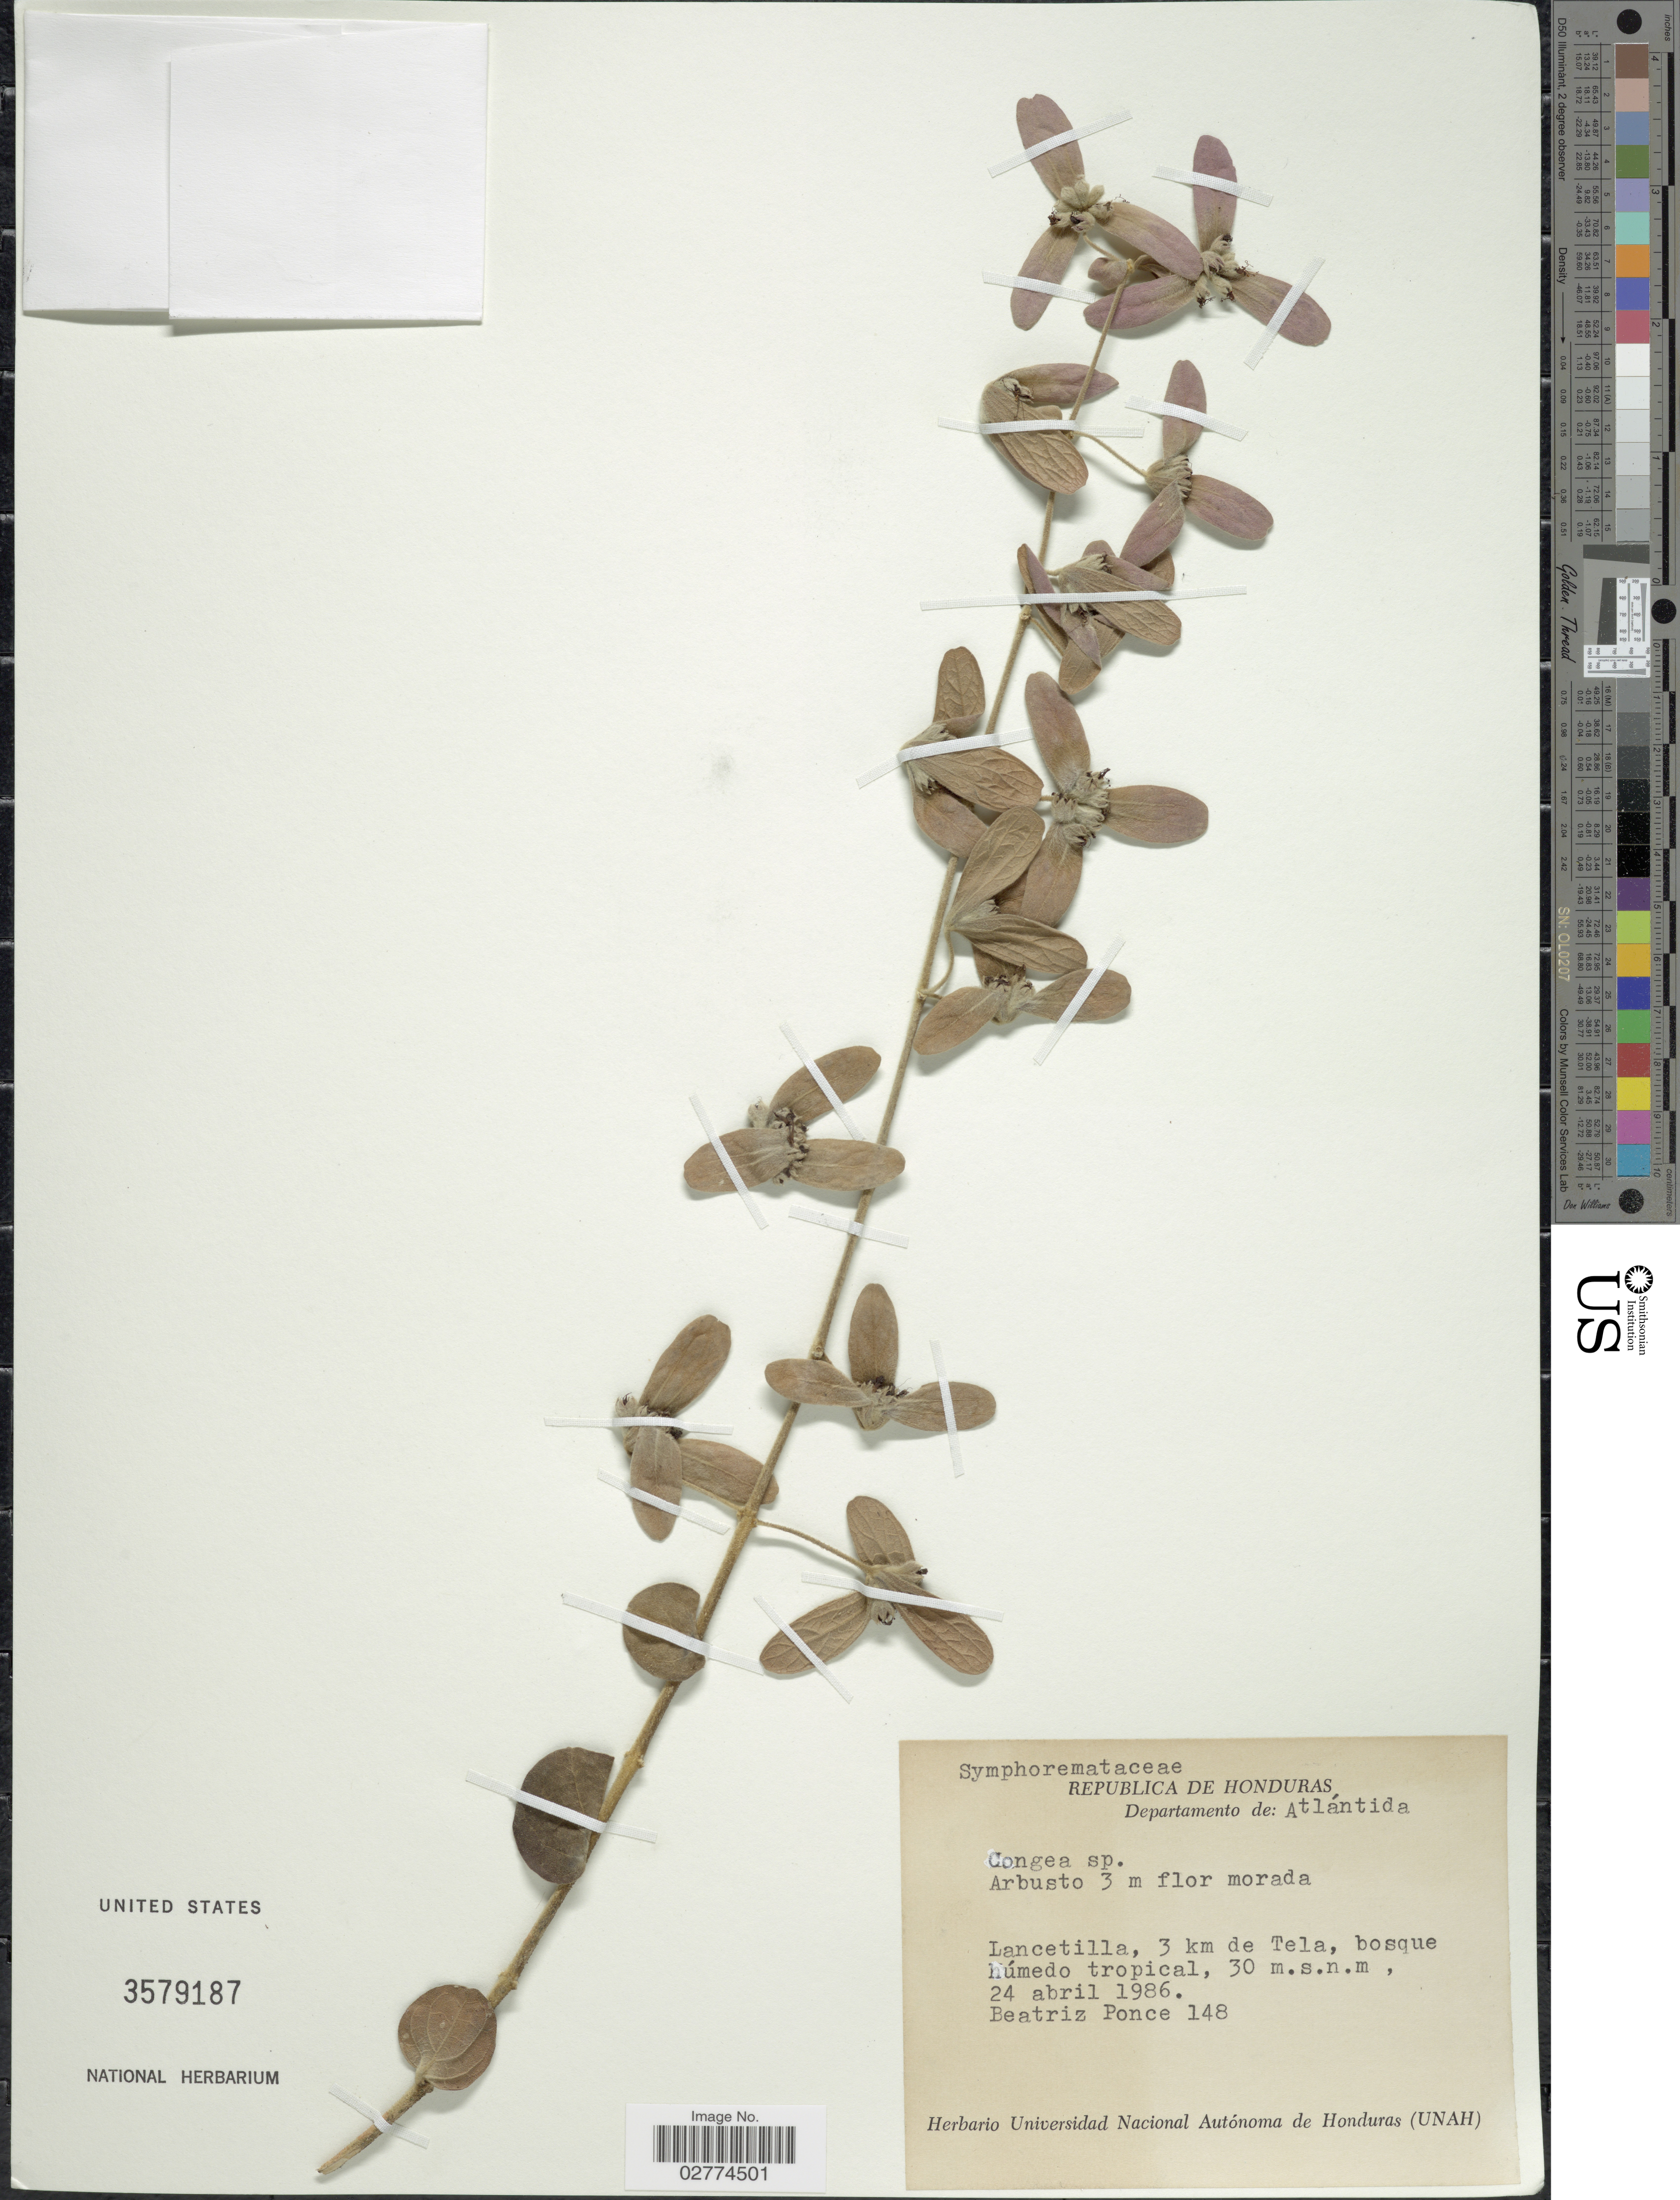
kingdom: Plantae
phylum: Tracheophyta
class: Magnoliopsida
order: Lamiales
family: Lamiaceae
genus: Congea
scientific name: Congea sp.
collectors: B. Ponce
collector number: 148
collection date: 1986-04-24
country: Honduras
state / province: Atlántida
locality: Lancetilla, 3 km de Tela.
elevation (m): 30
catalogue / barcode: US 3579187